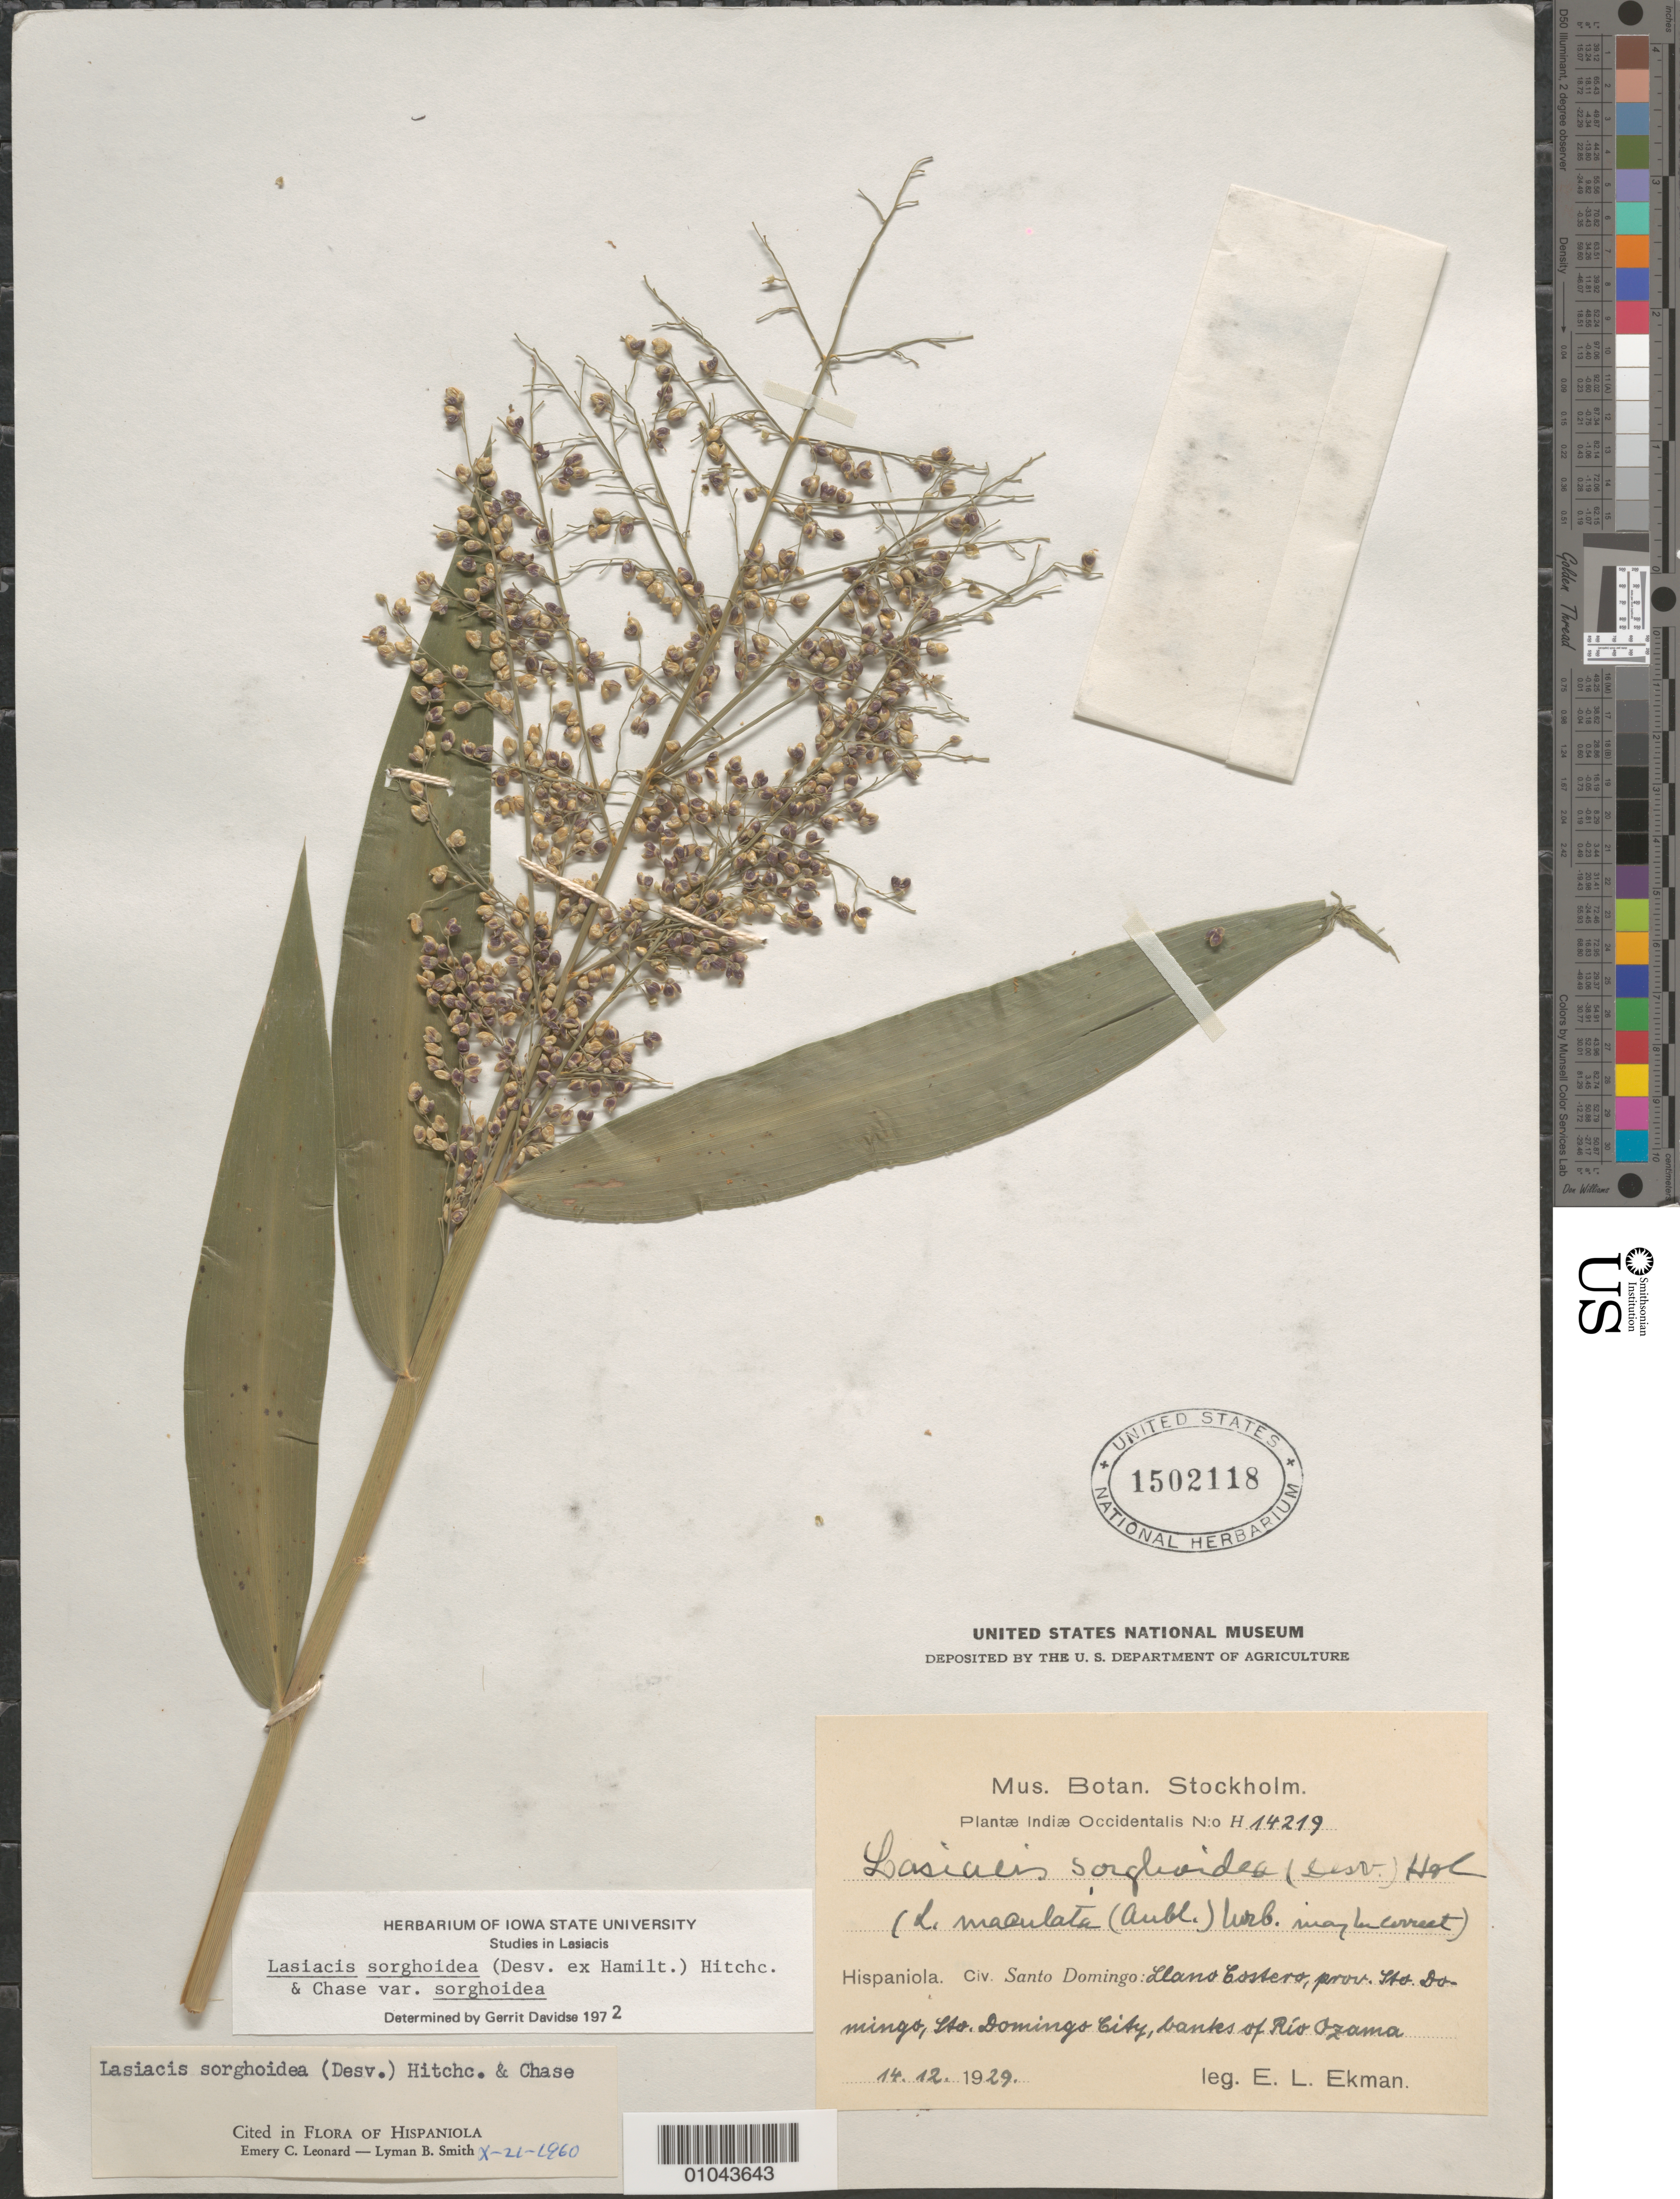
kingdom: Plantae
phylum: Tracheophyta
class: Liliopsida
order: Poales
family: Poaceae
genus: Lasiacis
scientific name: Lasiacis sorghoidea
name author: (Desv. ex Ham.) Hitchc. & Chase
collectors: E. L. Ekman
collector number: H 14219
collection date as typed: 14 Dec 1929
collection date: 1929-12-14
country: Dominican Republic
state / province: La Vega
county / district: Santo Domingo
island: Hispaniola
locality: Llano Costero, Santo Domino city, Province of Santo Domingo, banks of Rio Ozama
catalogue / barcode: US 1502118